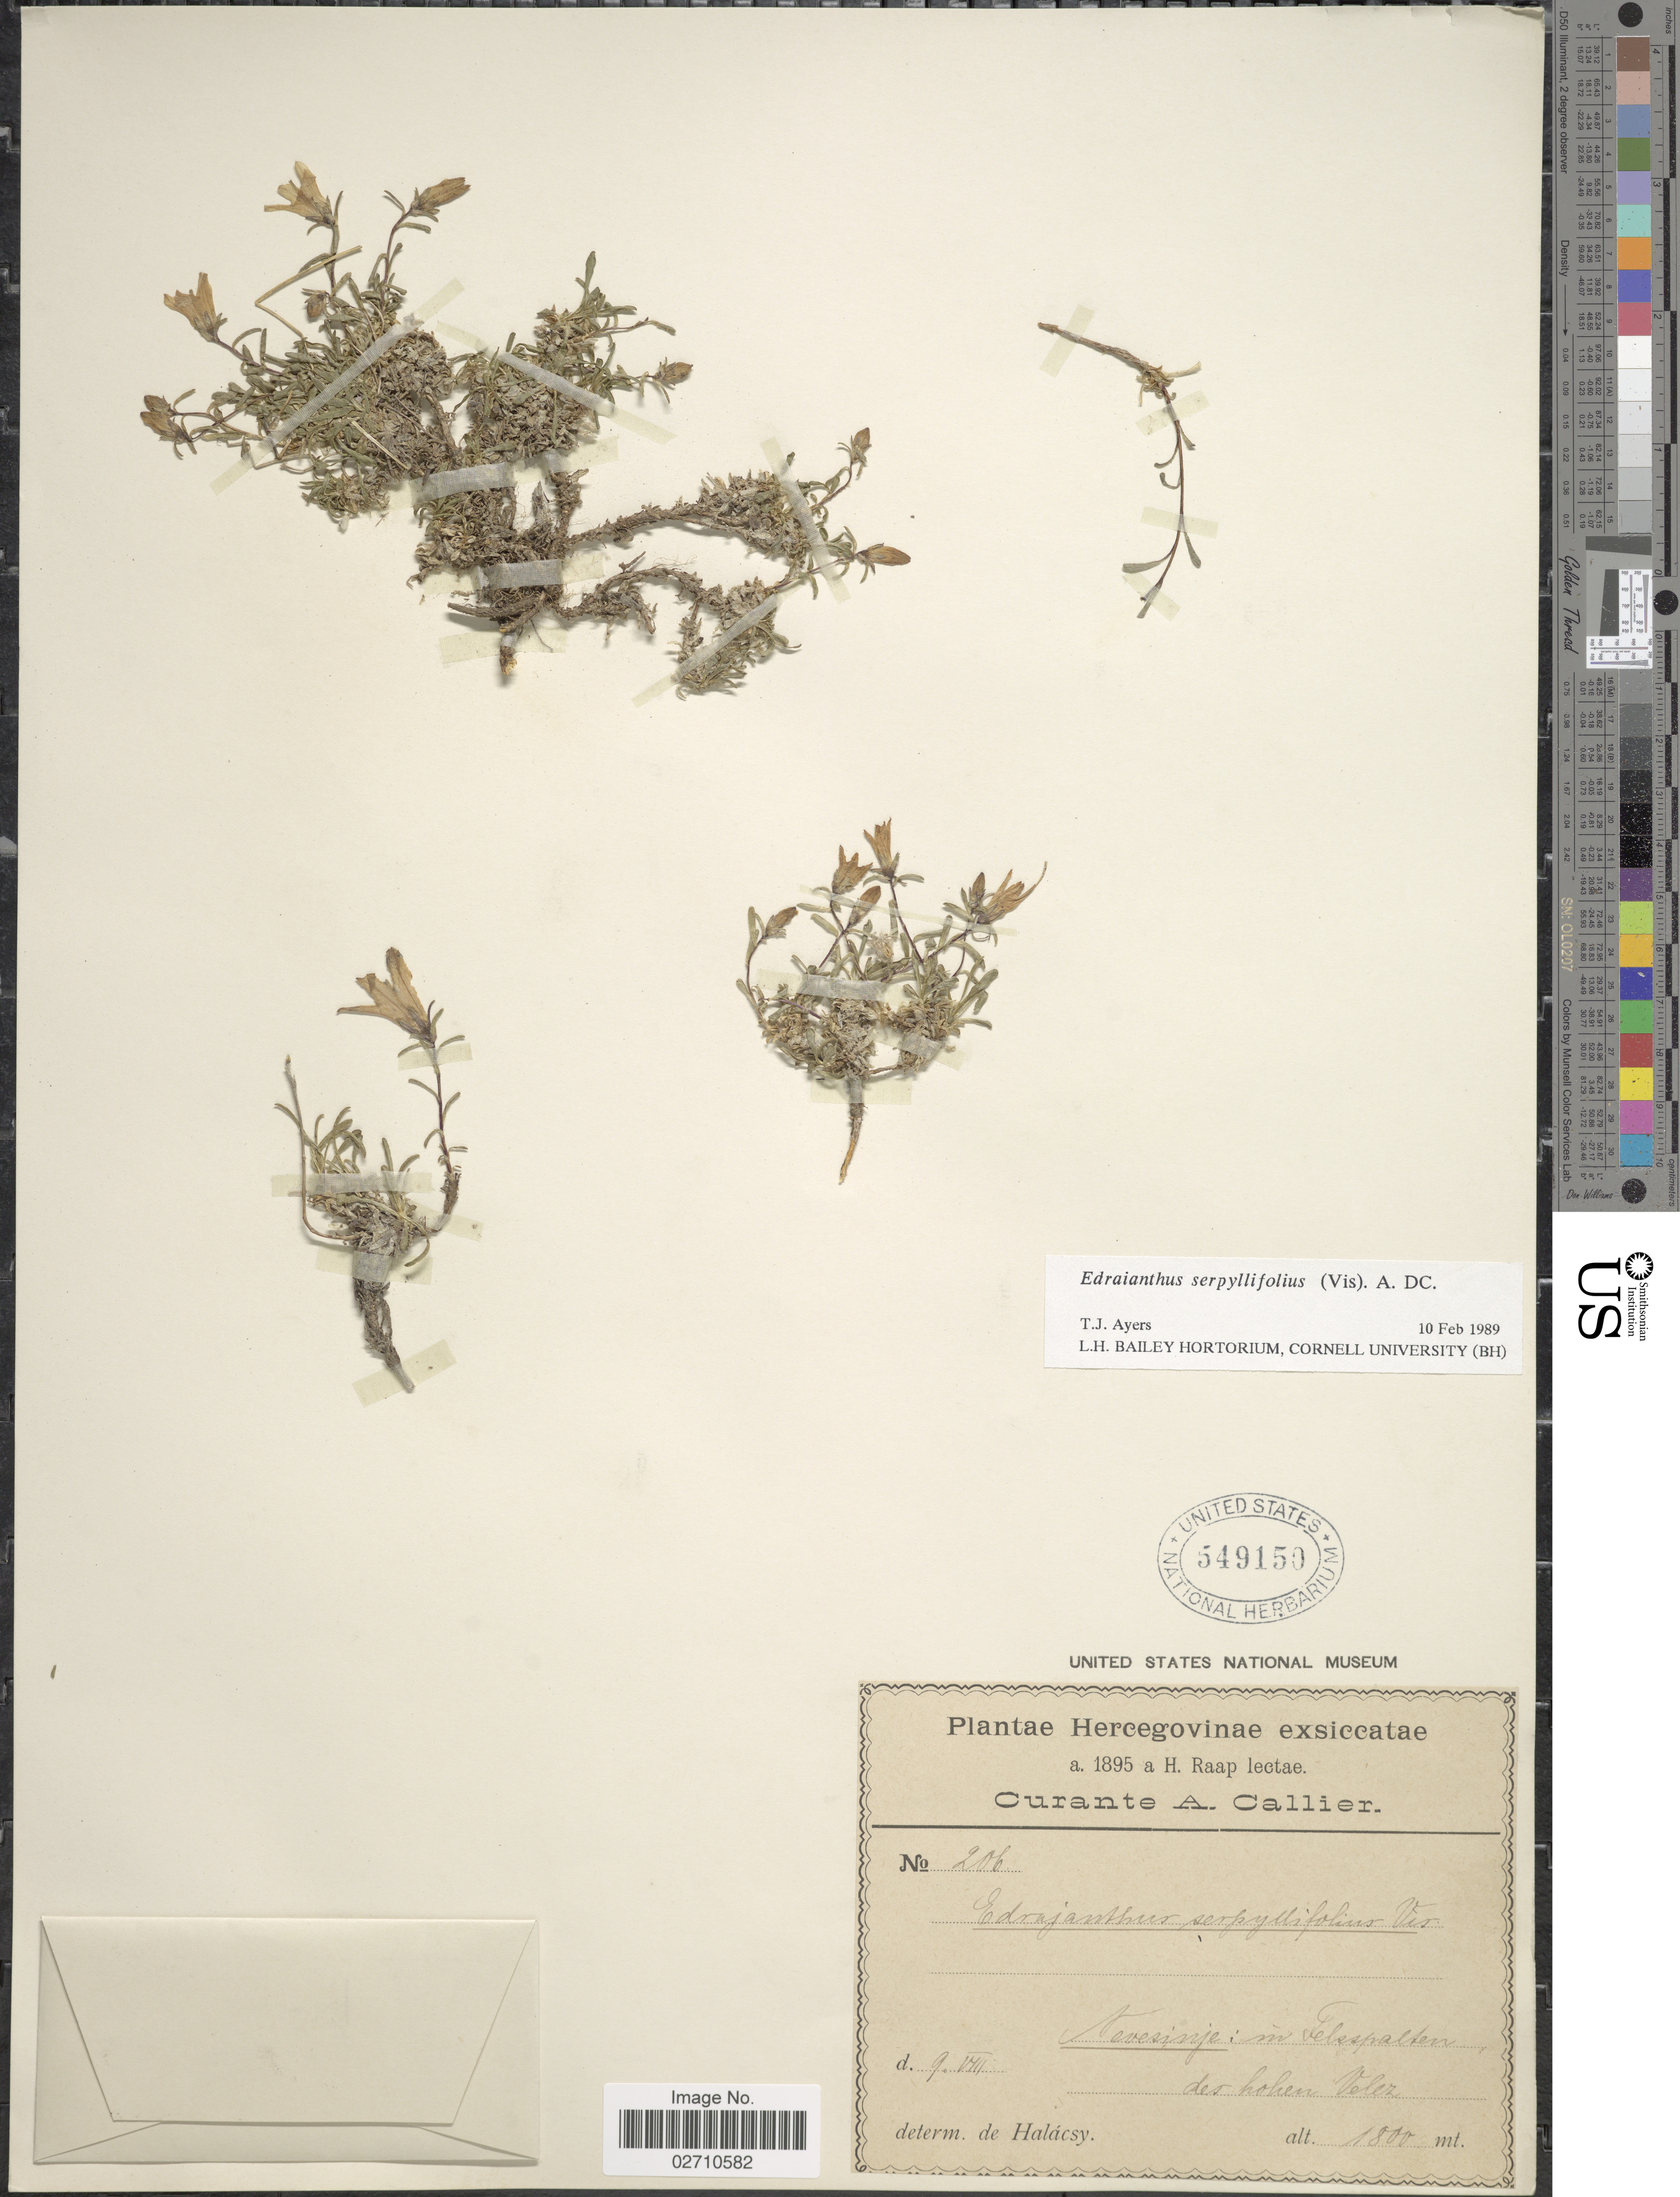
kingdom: Plantae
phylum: Tracheophyta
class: Magnoliopsida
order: Asterales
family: Campanulaceae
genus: Edraianthus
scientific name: Edraianthus serpyllifolius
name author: (Vis.) A. DC.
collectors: H. Raap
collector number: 206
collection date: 1895-08-09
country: Bosnia and Herzegovina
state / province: Srpska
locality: Hercegovinae, Nevesinje: in Telespalten des hohen Velez [interpreted]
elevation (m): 1800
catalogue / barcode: US 549150